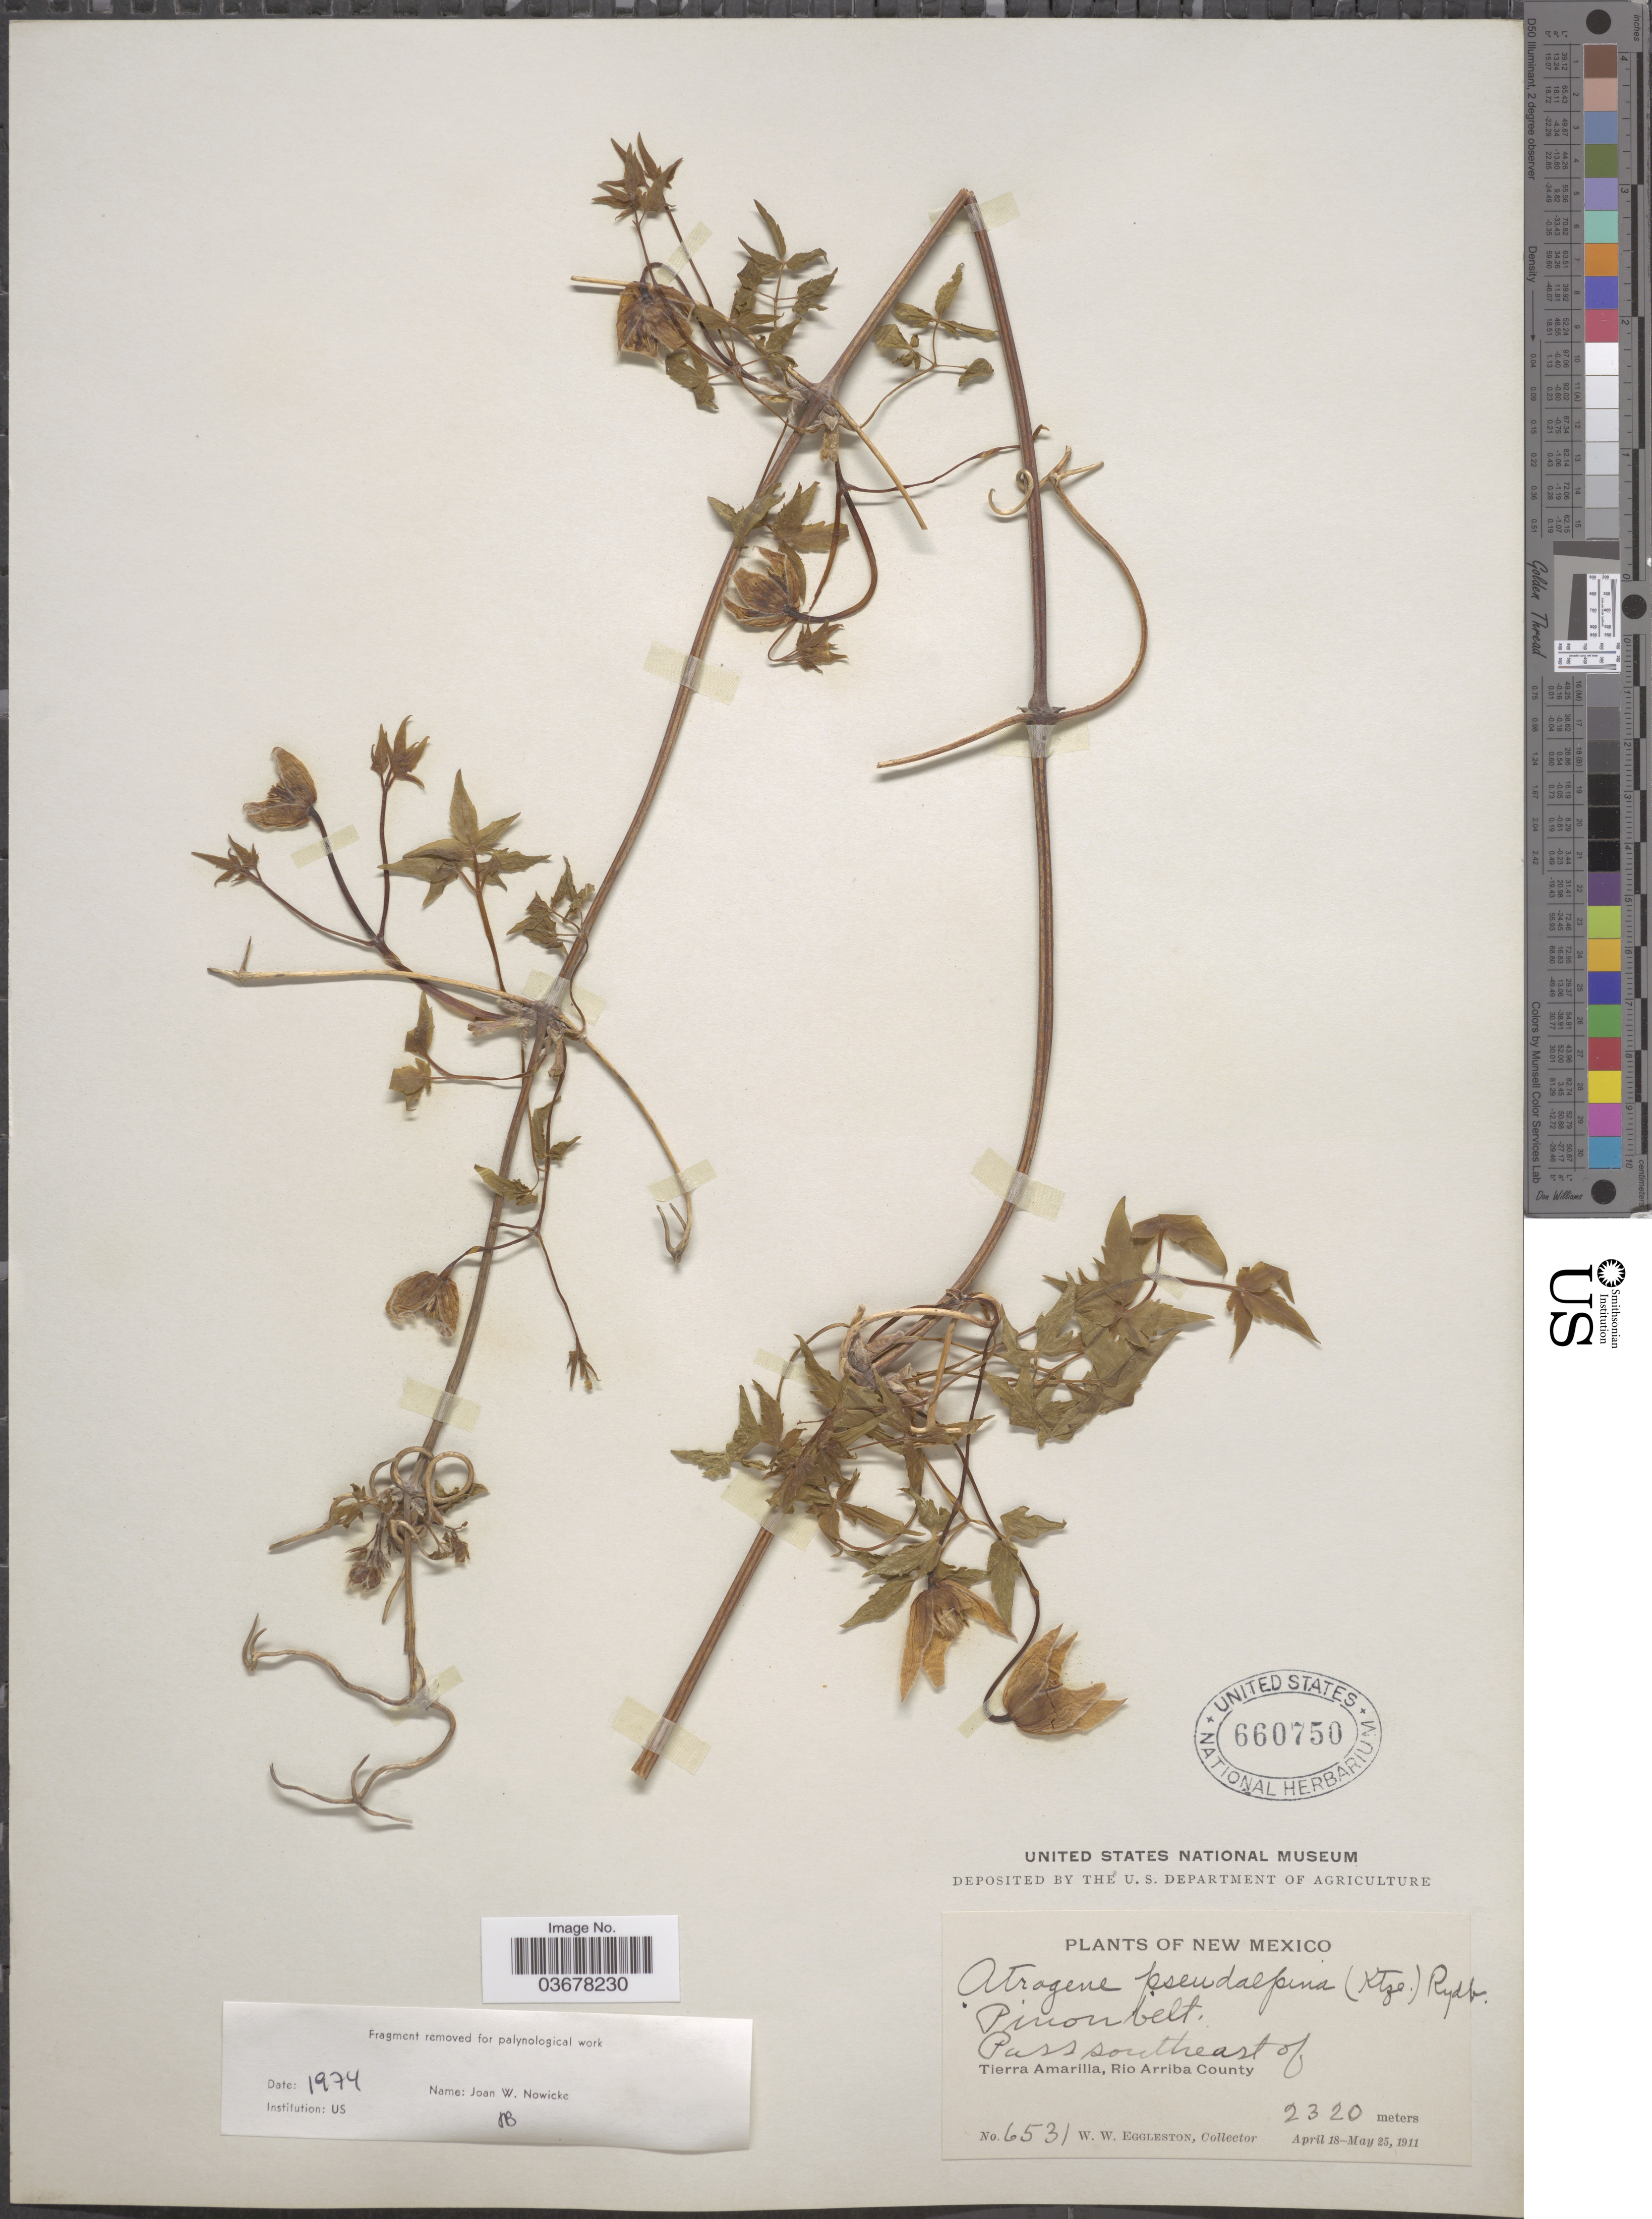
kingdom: Plantae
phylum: Tracheophyta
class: Magnoliopsida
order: Ranunculales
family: Ranunculaceae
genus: Clematis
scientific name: Clematis columbiana var. columbiana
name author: (Nutt.) Torr. & A. Gray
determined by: Strong, M. T., (US), Smithsonian Institution - National Museum of Natural History (UNITED STATES)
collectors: W. W. Eggleston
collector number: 6531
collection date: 1911-04-18/1911-05-25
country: United States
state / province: New Mexico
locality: Pinon belt. Pass southeast of Tierra Amarilla, Rio Arriba County.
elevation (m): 2320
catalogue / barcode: US 660750